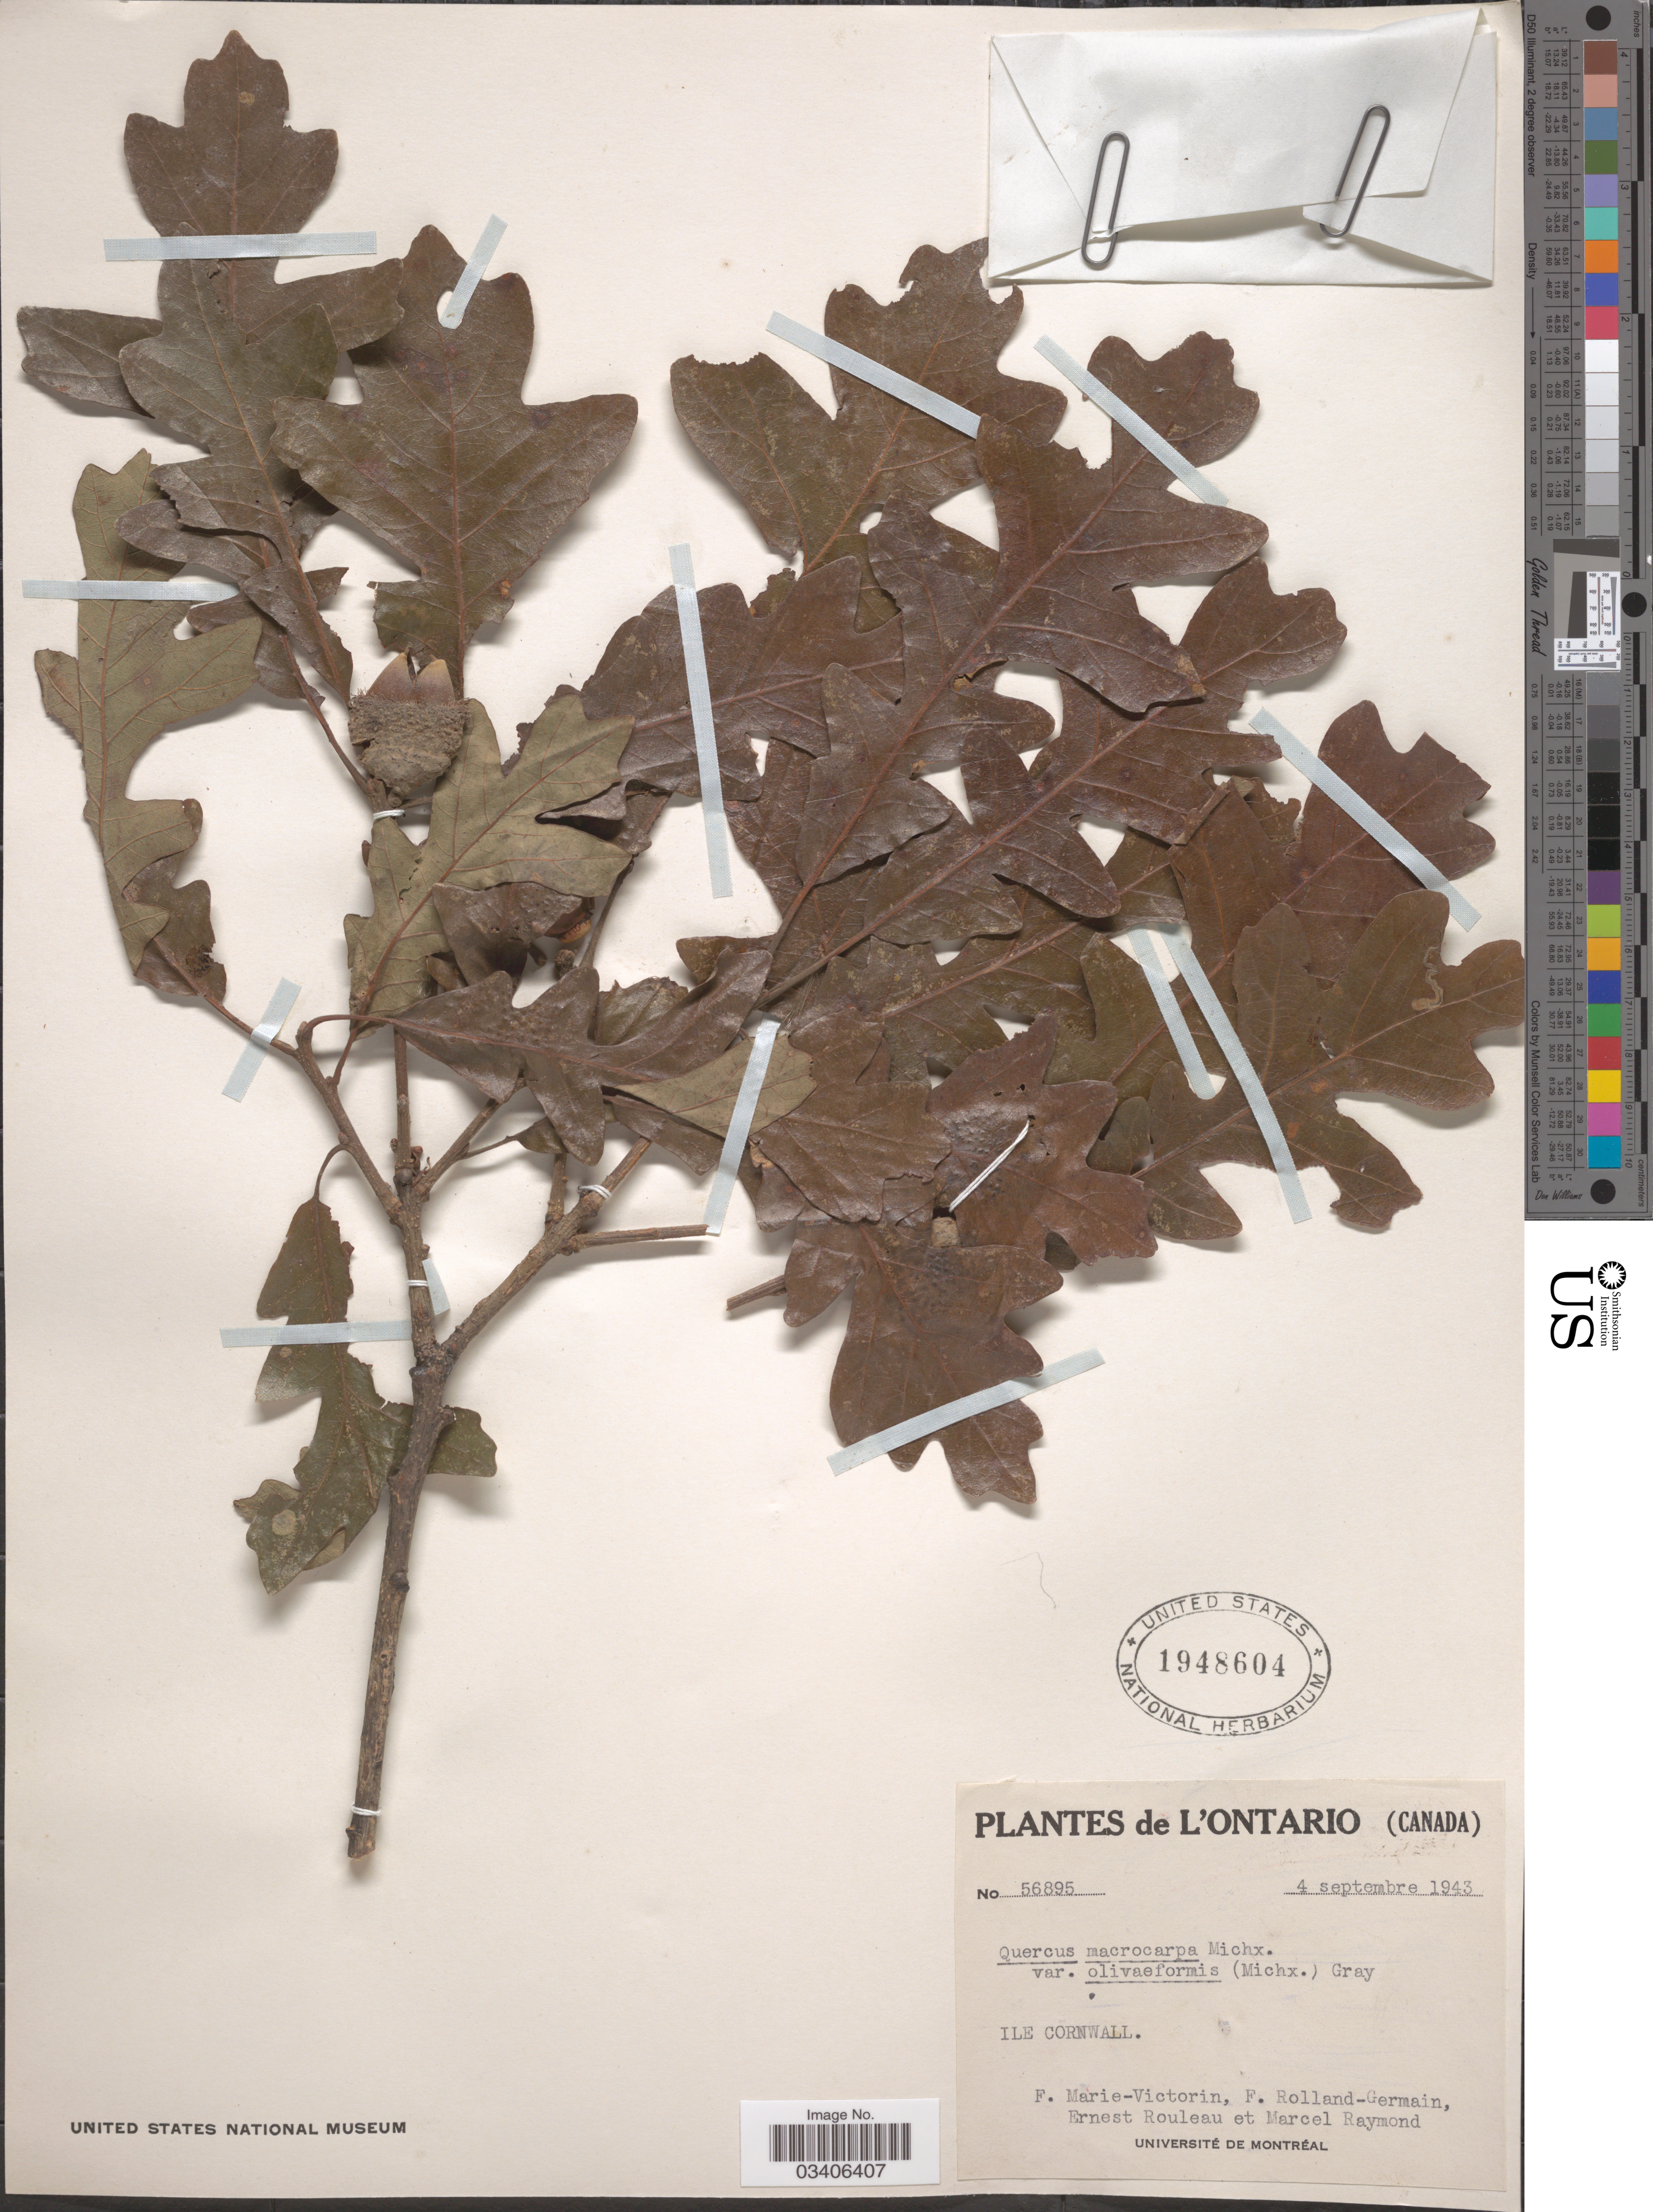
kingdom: Plantae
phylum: Tracheophyta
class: Magnoliopsida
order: Fagales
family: Fagaceae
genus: Quercus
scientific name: Quercus macrocarpa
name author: Michx.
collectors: F. Marie-Victorin, Rolland-Germain, J. Rouleau & M. Raymond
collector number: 56895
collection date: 1943-09-04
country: Canada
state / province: Ontario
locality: Ile Cornwall.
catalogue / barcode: US 1948604